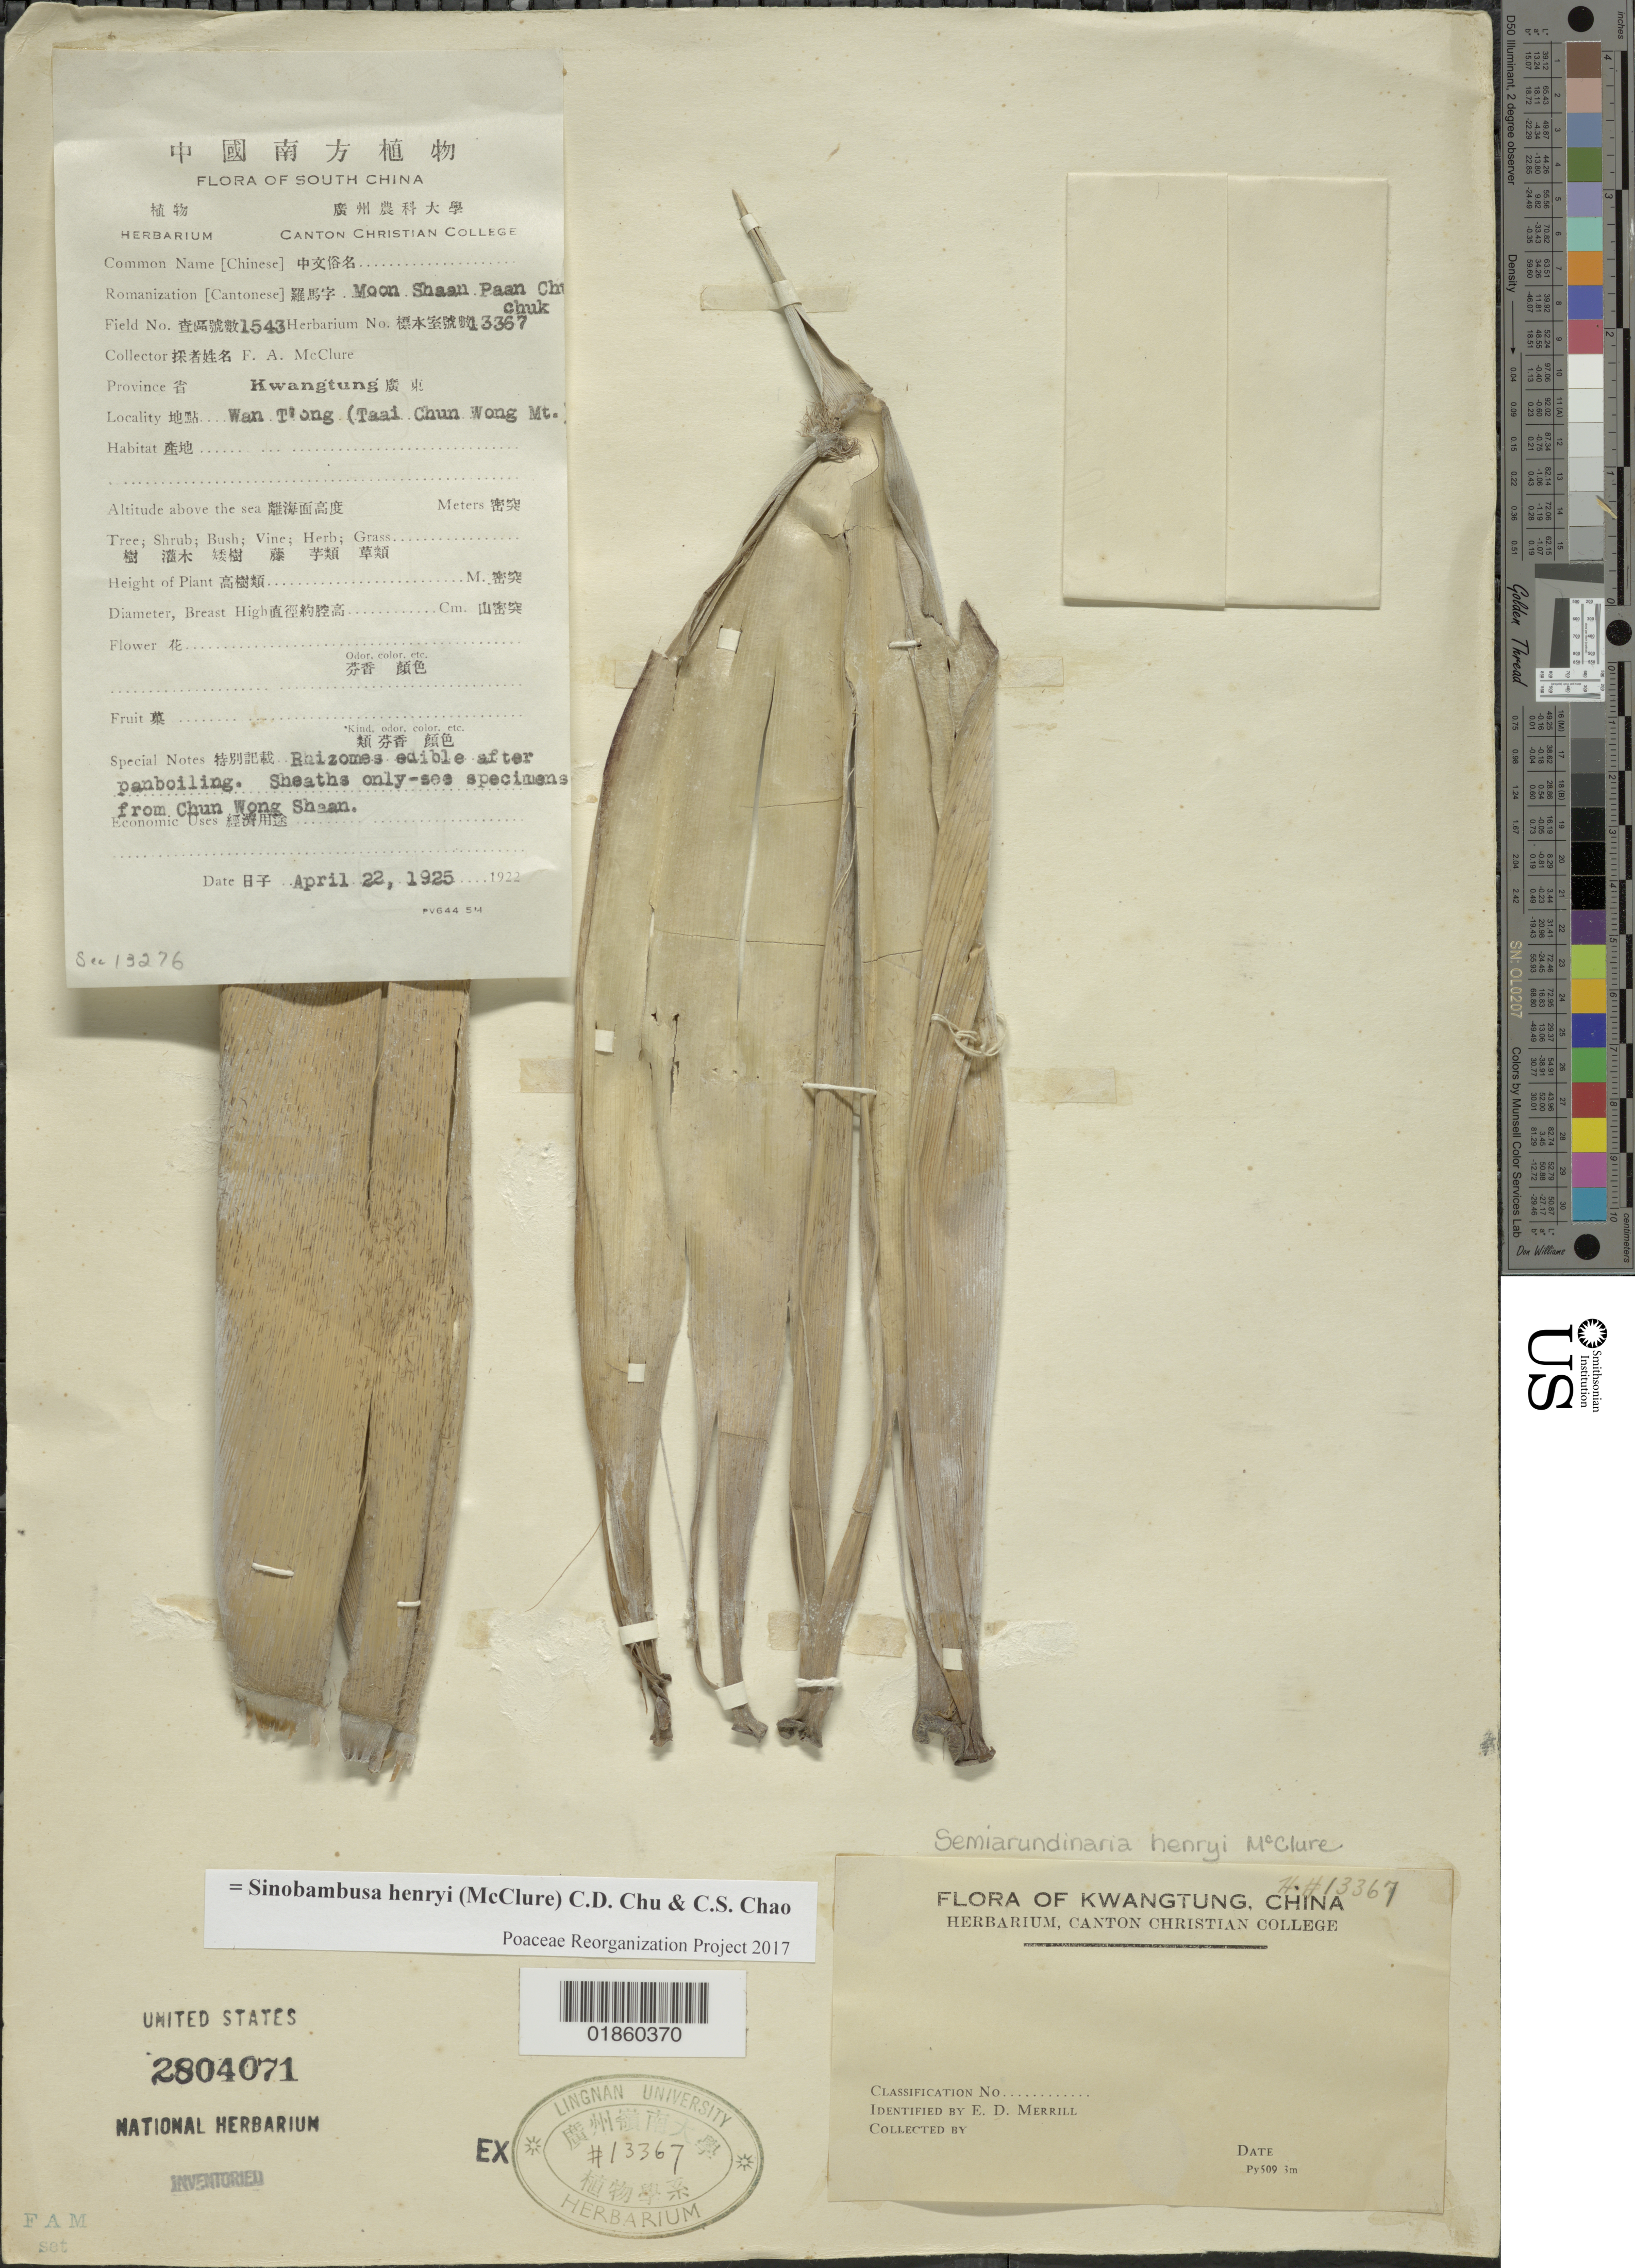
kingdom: Plantae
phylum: Tracheophyta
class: Liliopsida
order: Poales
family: Poaceae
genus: Sinobambusa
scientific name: Sinobambusa henryi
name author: (McClure) C.D. Chu & C.S. Chao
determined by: Poaceae Reorganization Project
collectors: F. A. McClure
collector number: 1543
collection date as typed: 22 Apr 1925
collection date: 1925-04-22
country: China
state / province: Guangdong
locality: Wan t'ong, taai chun wong mt.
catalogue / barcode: US 2804071